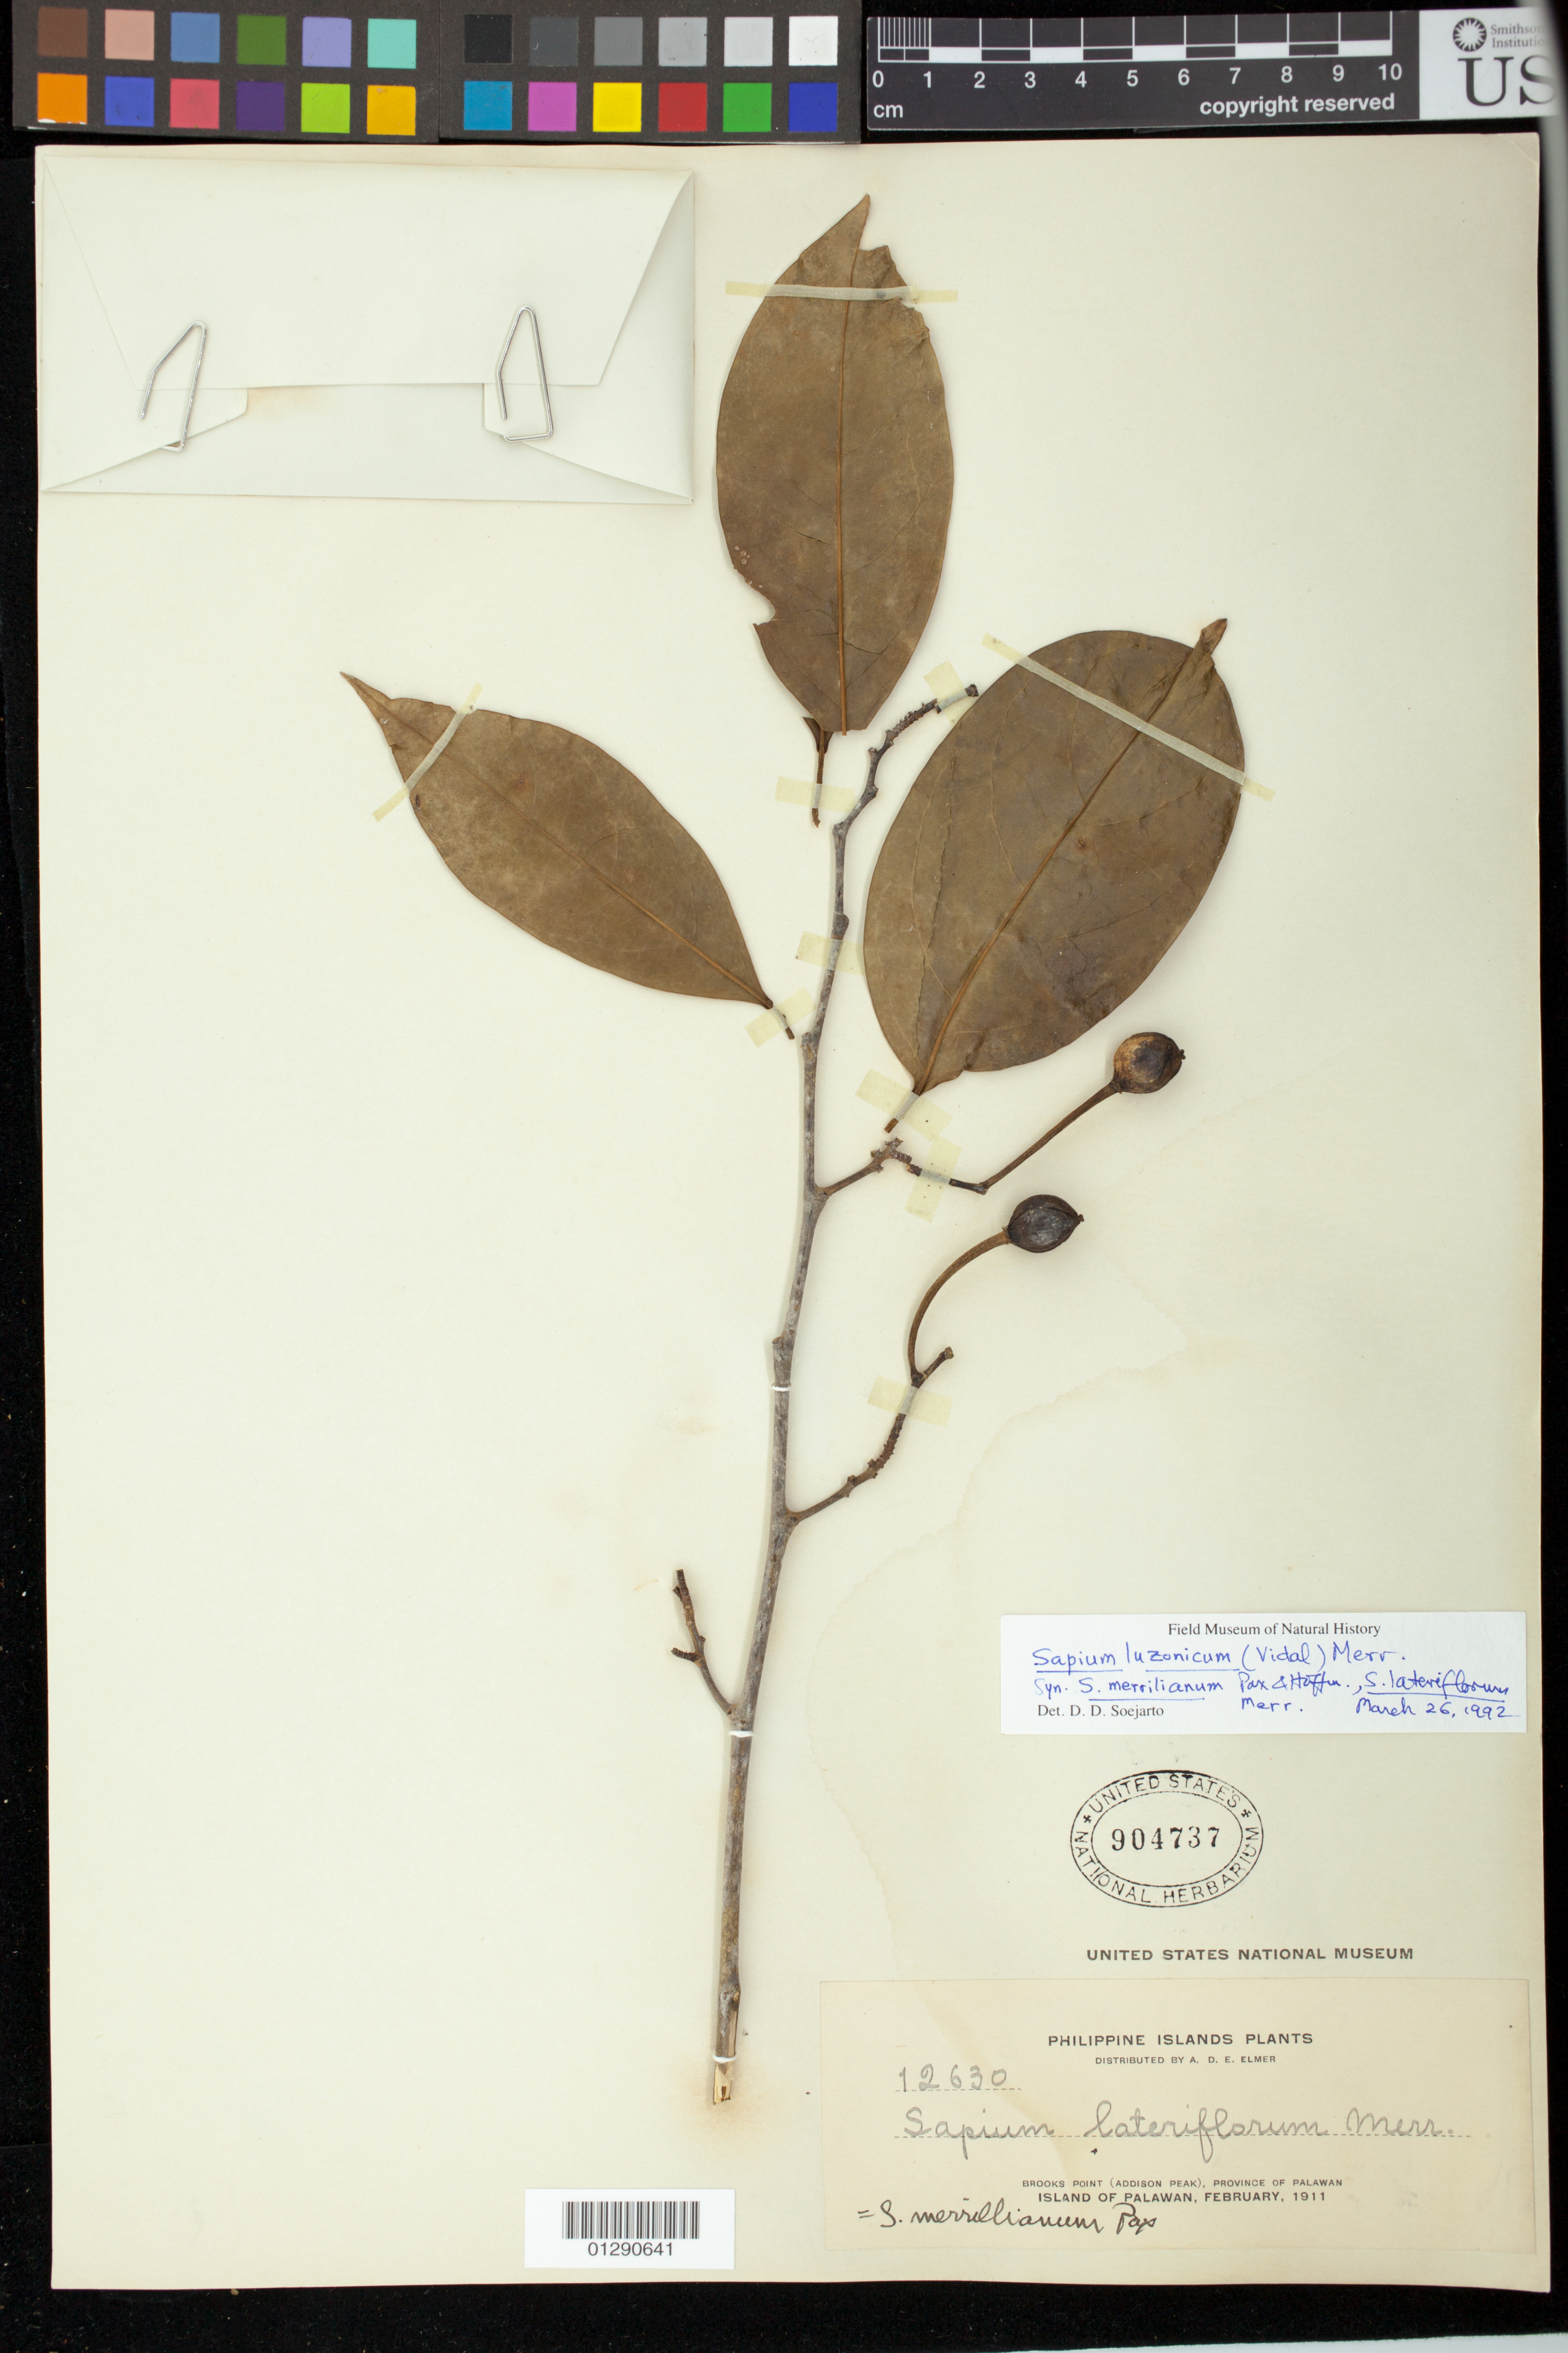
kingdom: Plantae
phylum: Tracheophyta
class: Magnoliopsida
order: Malpighiales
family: Euphorbiaceae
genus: Sapium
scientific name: Sapium luzonicum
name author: (Vidal) Merr.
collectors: A. D. E. Elmer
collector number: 12630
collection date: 1911-02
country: Philippines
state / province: Mimaropa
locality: Brooks Point (Addison Peak), Province of Palawan, Island of Palawan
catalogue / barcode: US 904737